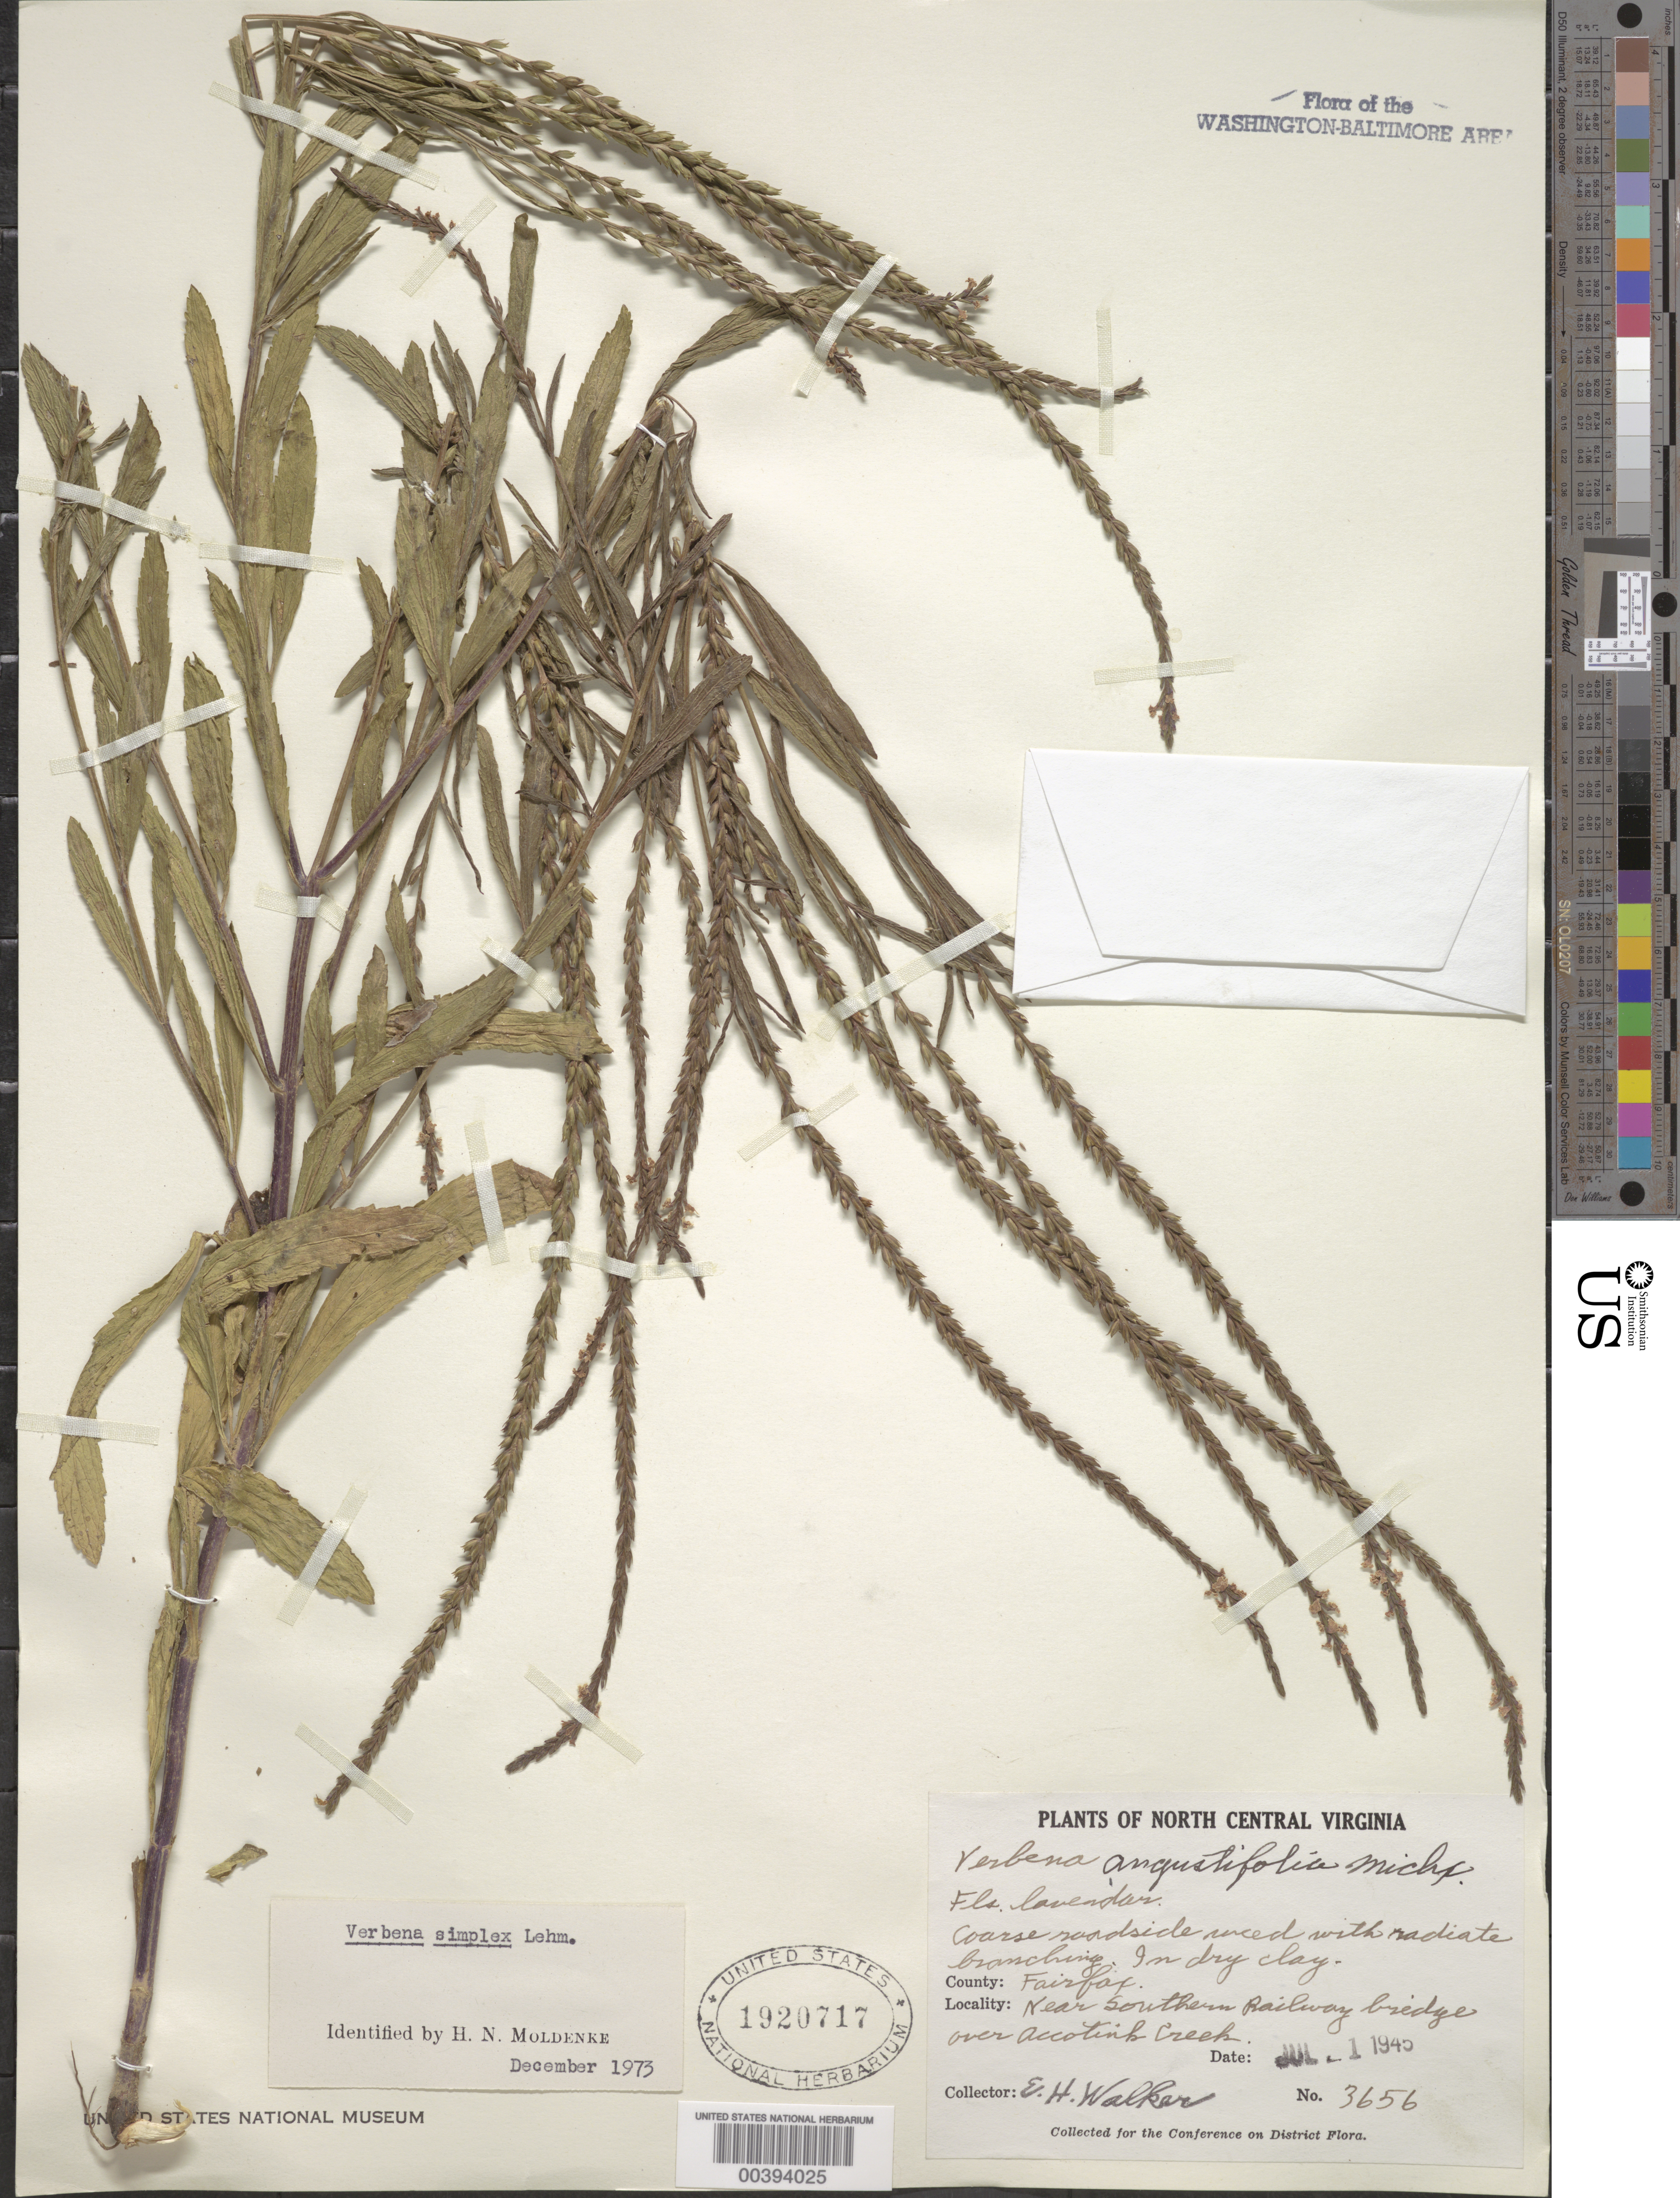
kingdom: Plantae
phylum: Tracheophyta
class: Magnoliopsida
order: Lamiales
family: Verbenaceae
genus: Verbena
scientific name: Verbena simplex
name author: F. Lehm.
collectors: E. H. Walker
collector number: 3656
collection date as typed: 01 Jul 1945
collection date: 1945-07-01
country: United States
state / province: Virginia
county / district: Fairfax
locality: Near southern railroad bridge over Accotink Creek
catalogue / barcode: US 1920717